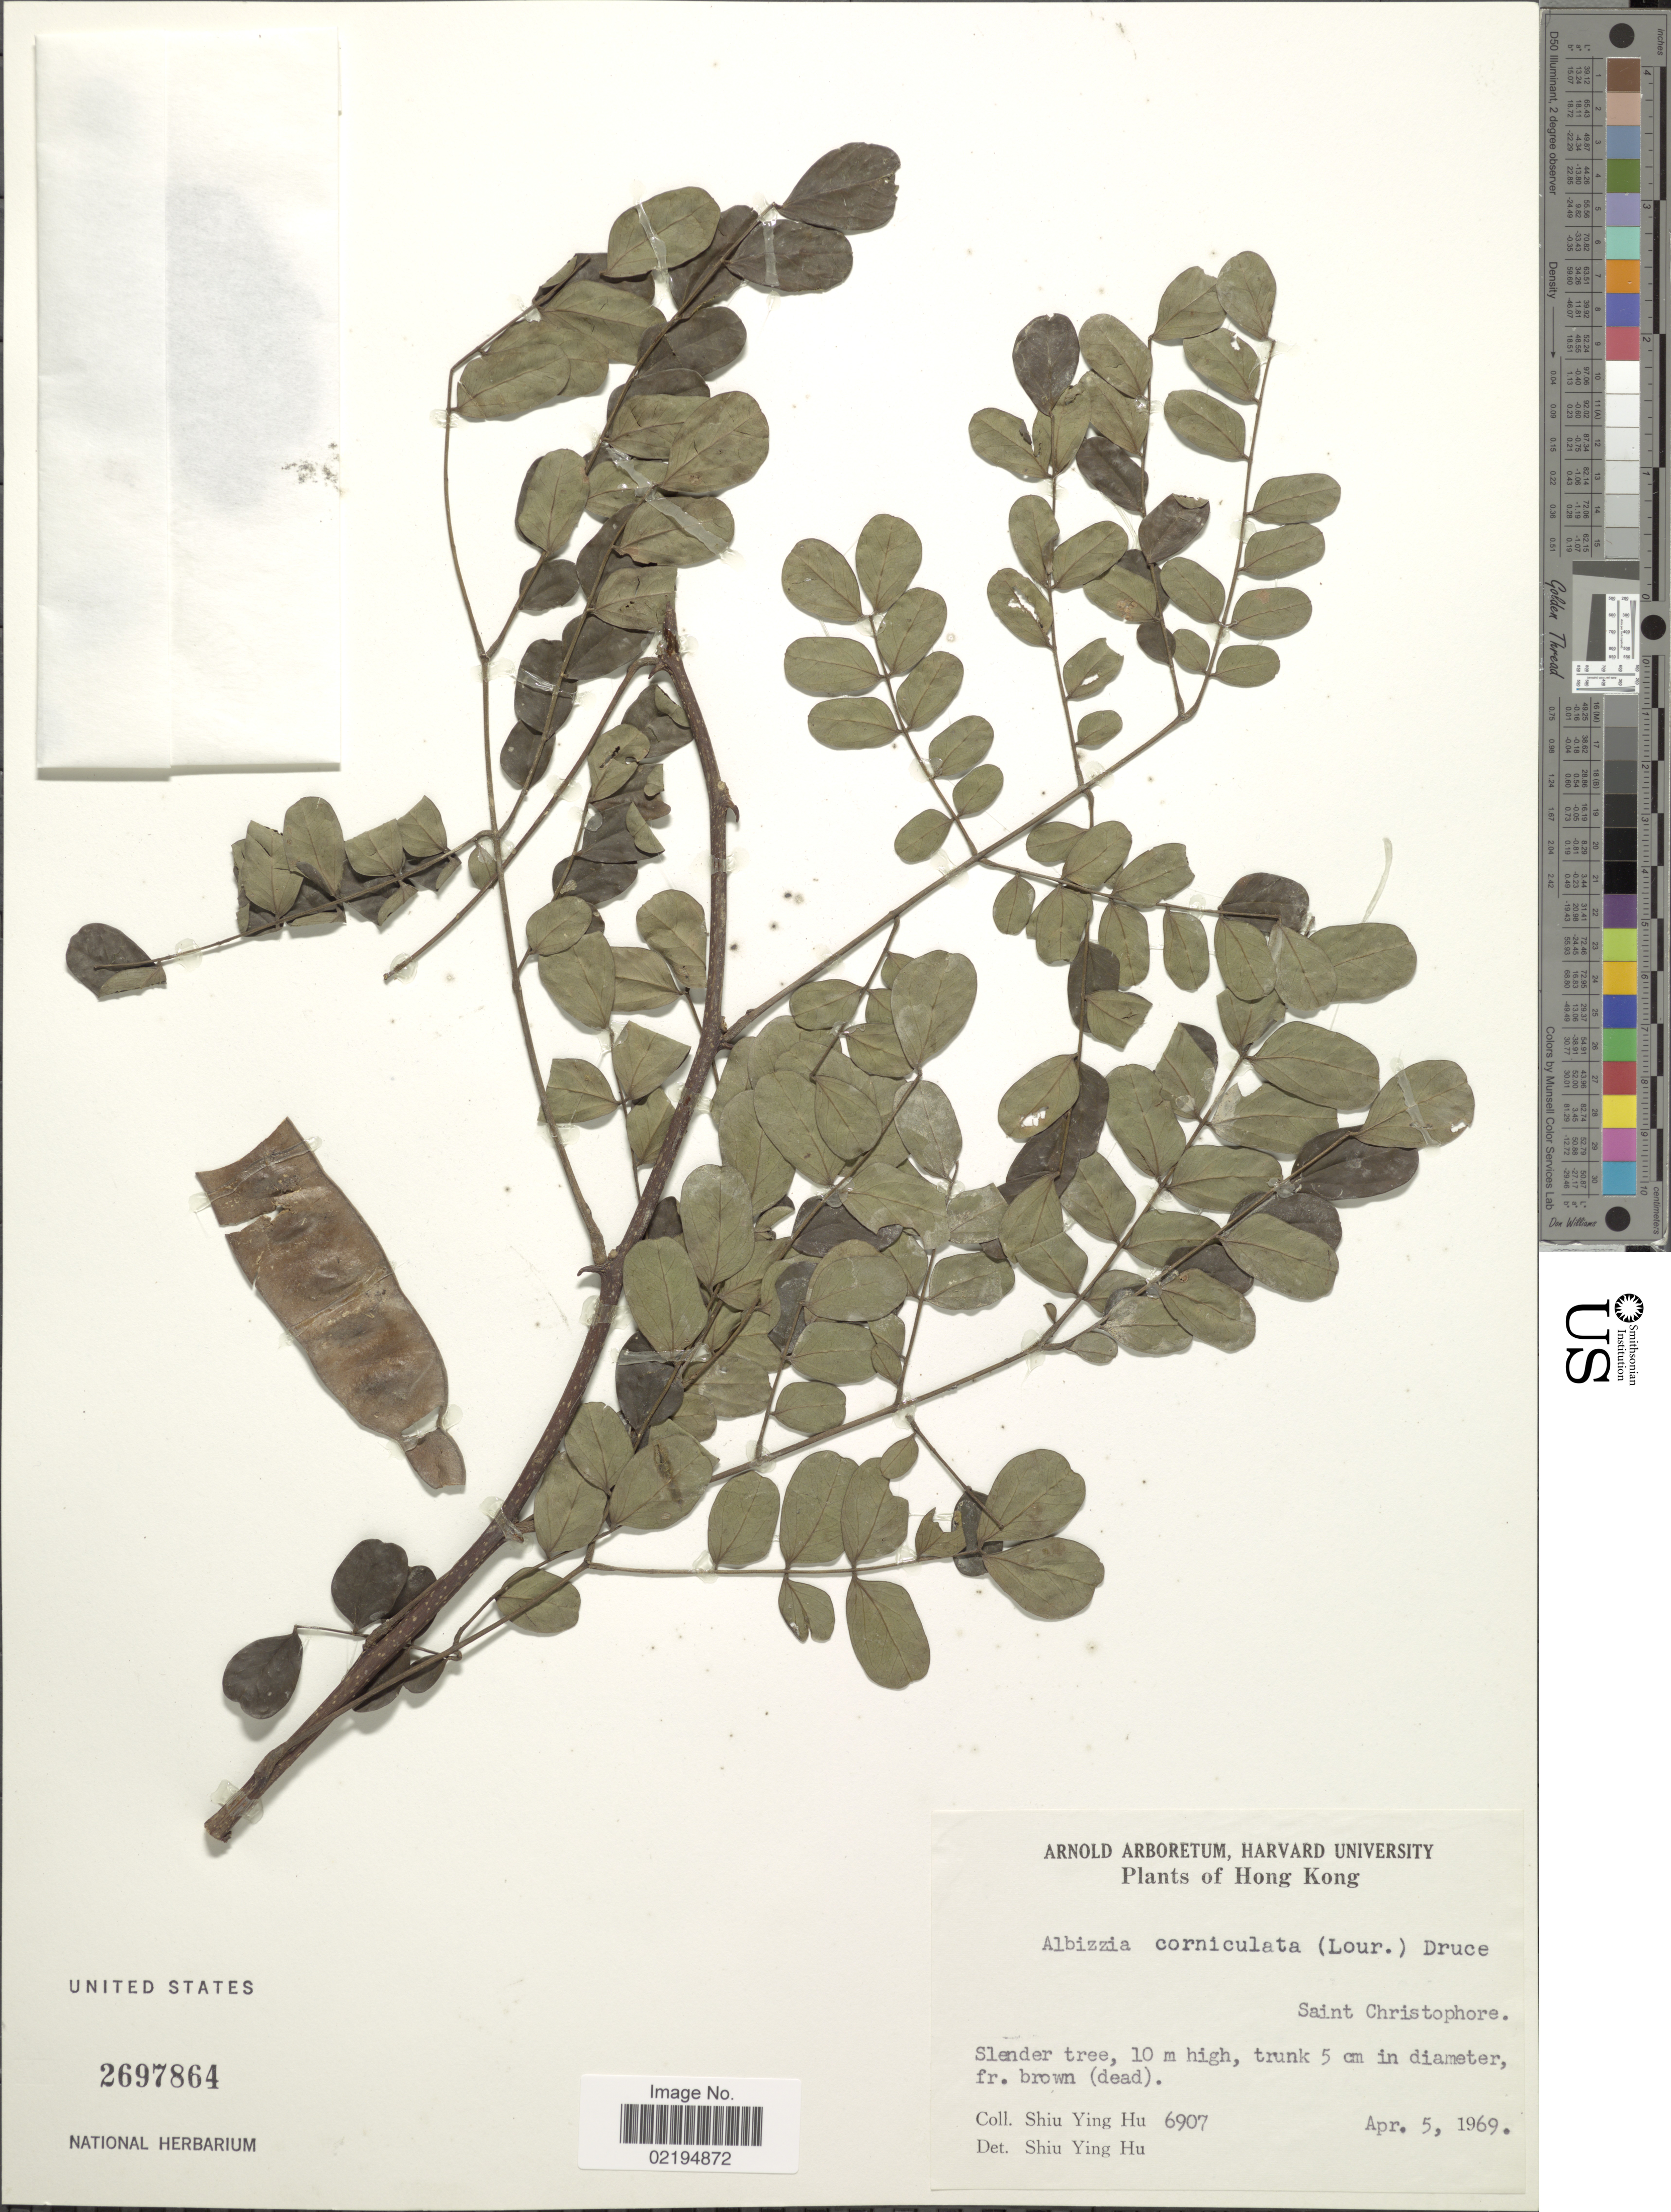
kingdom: Plantae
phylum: Tracheophyta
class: Magnoliopsida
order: Fabales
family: Fabaceae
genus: Albizia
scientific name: Albizia corniculata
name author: (Lour.) Druce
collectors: S. Y. Hu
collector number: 6907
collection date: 1969-04-05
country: China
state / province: Hong Kong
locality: Saint Christophore.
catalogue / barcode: US 2697864